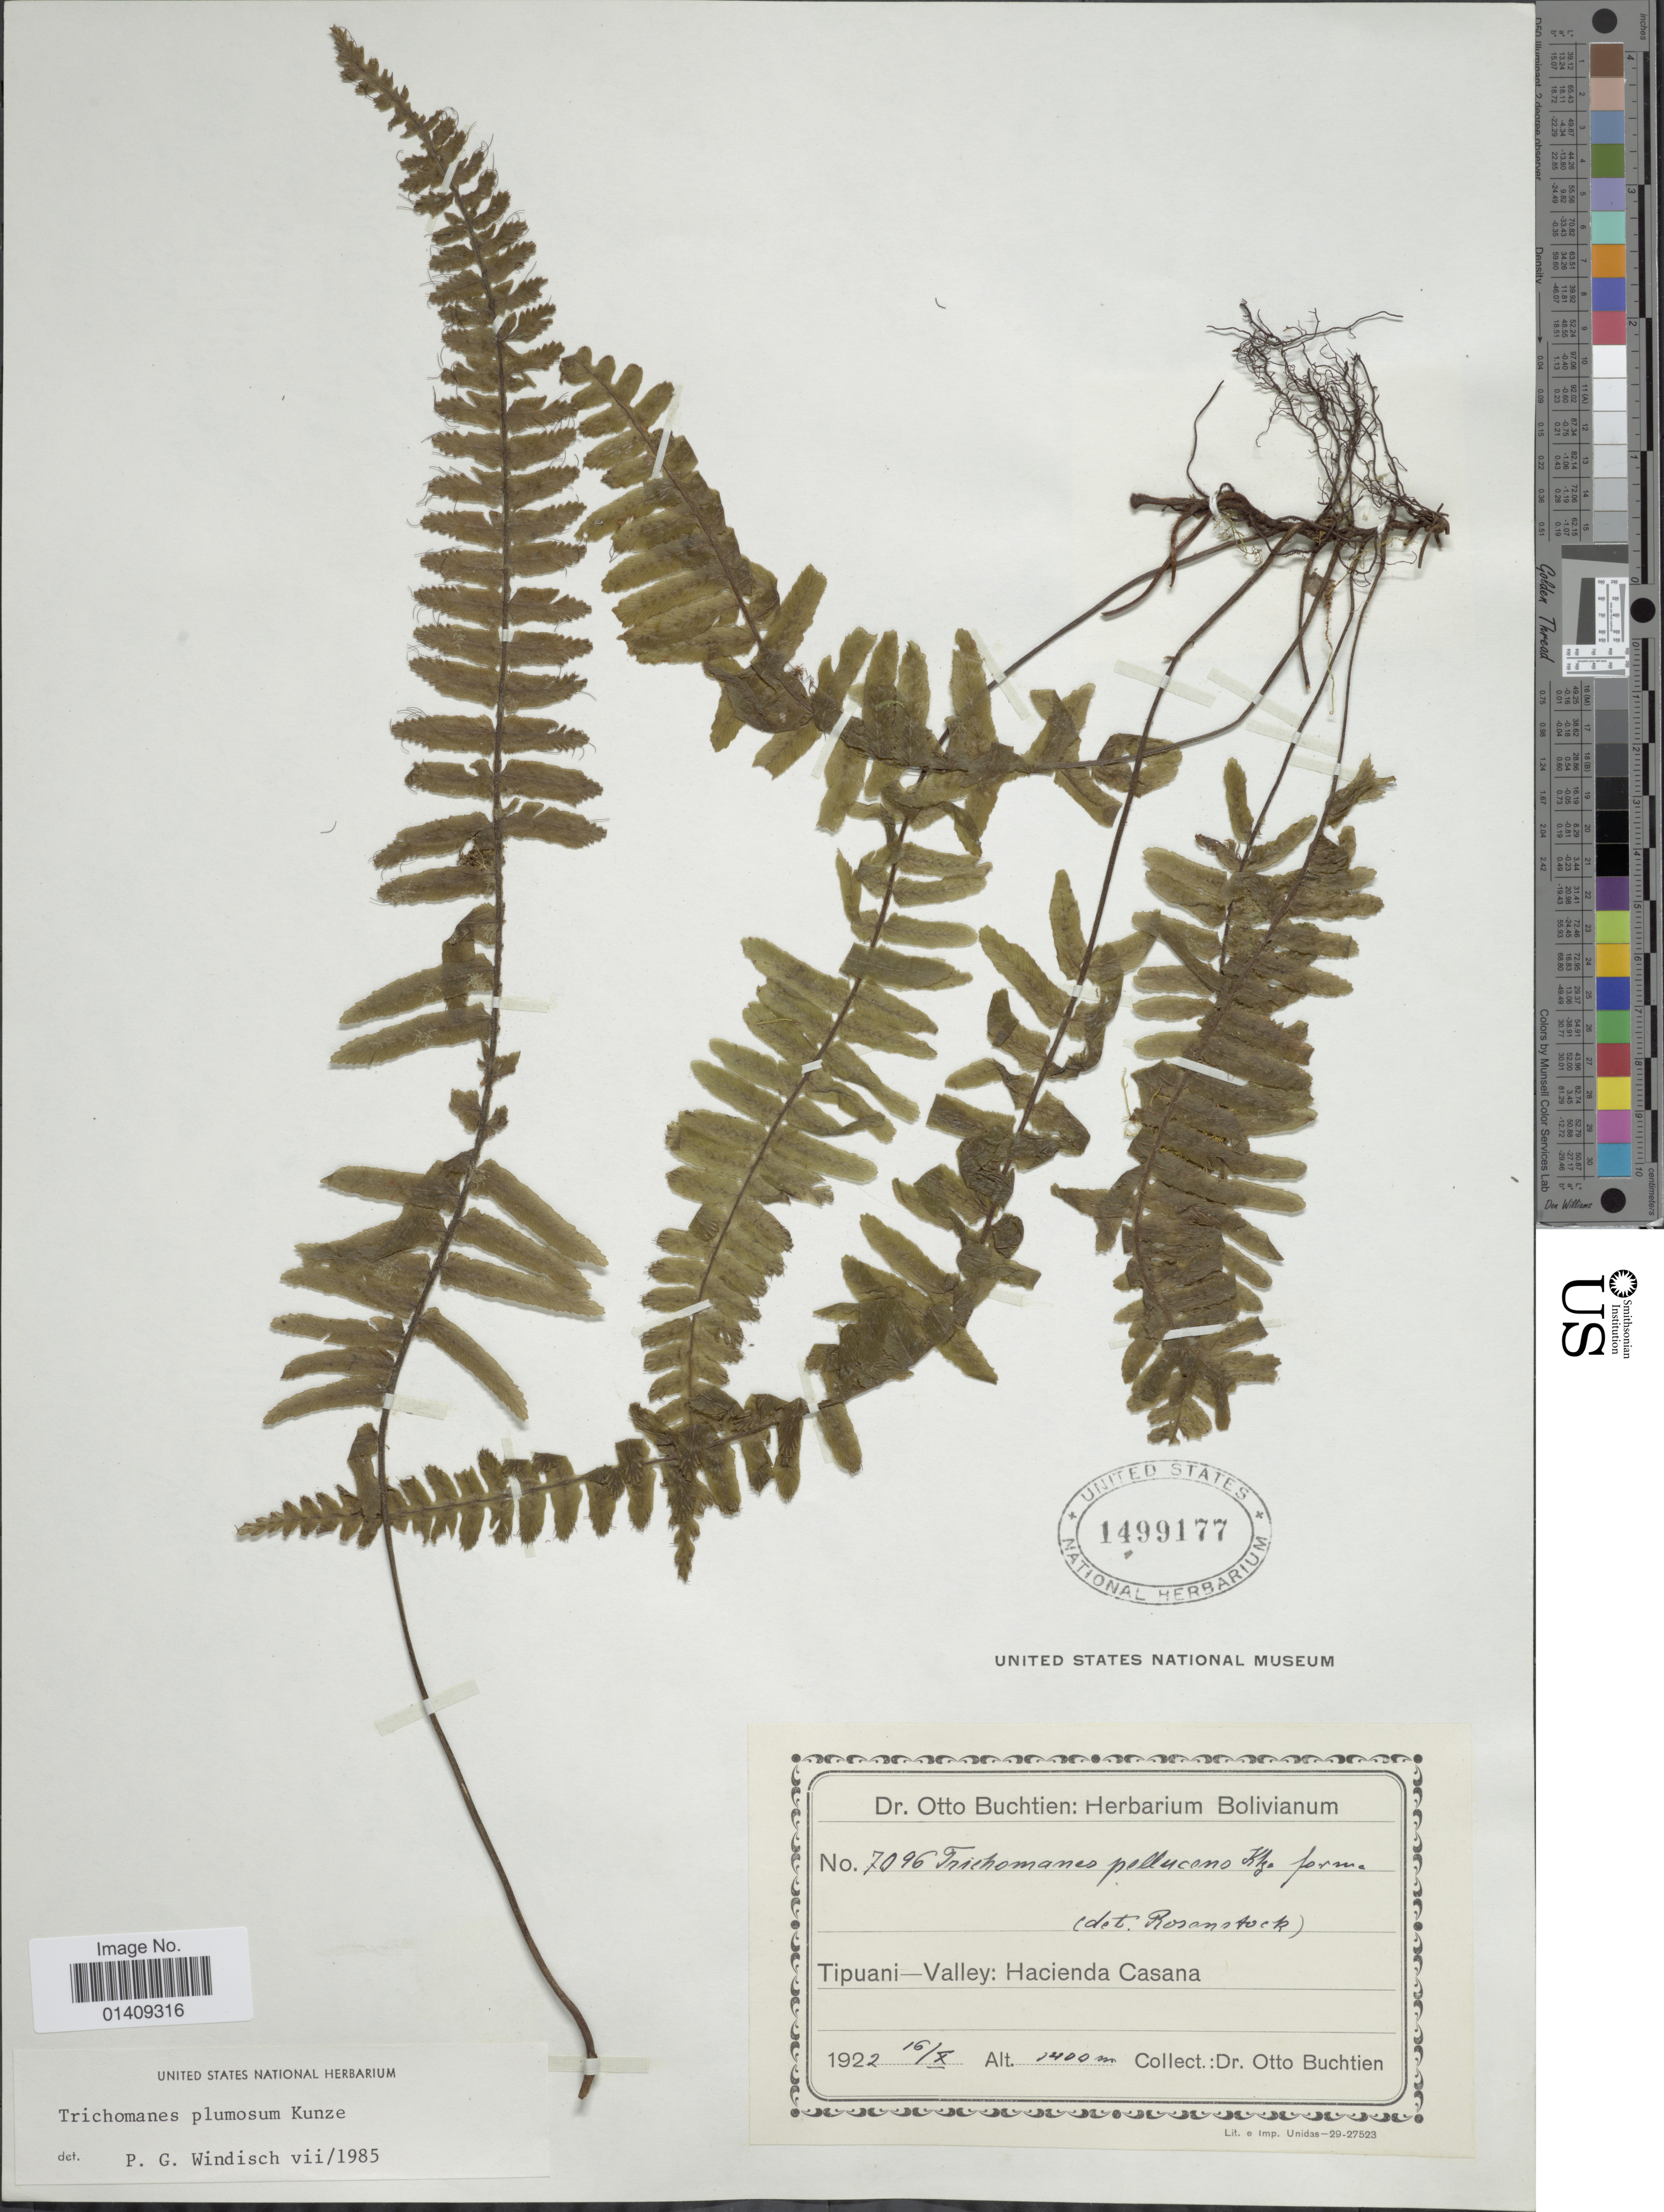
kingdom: Plantae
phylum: Tracheophyta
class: Polypodiopsida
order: Hymenophyllales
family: Hymenophyllaceae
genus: Trichomanes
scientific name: Trichomanes plumosum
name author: Kunze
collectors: O. Buchtien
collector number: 7096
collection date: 1922-10-16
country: Bolivia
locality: Tipuani valley: Hacienda Casana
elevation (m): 1400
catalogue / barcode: US 1499177